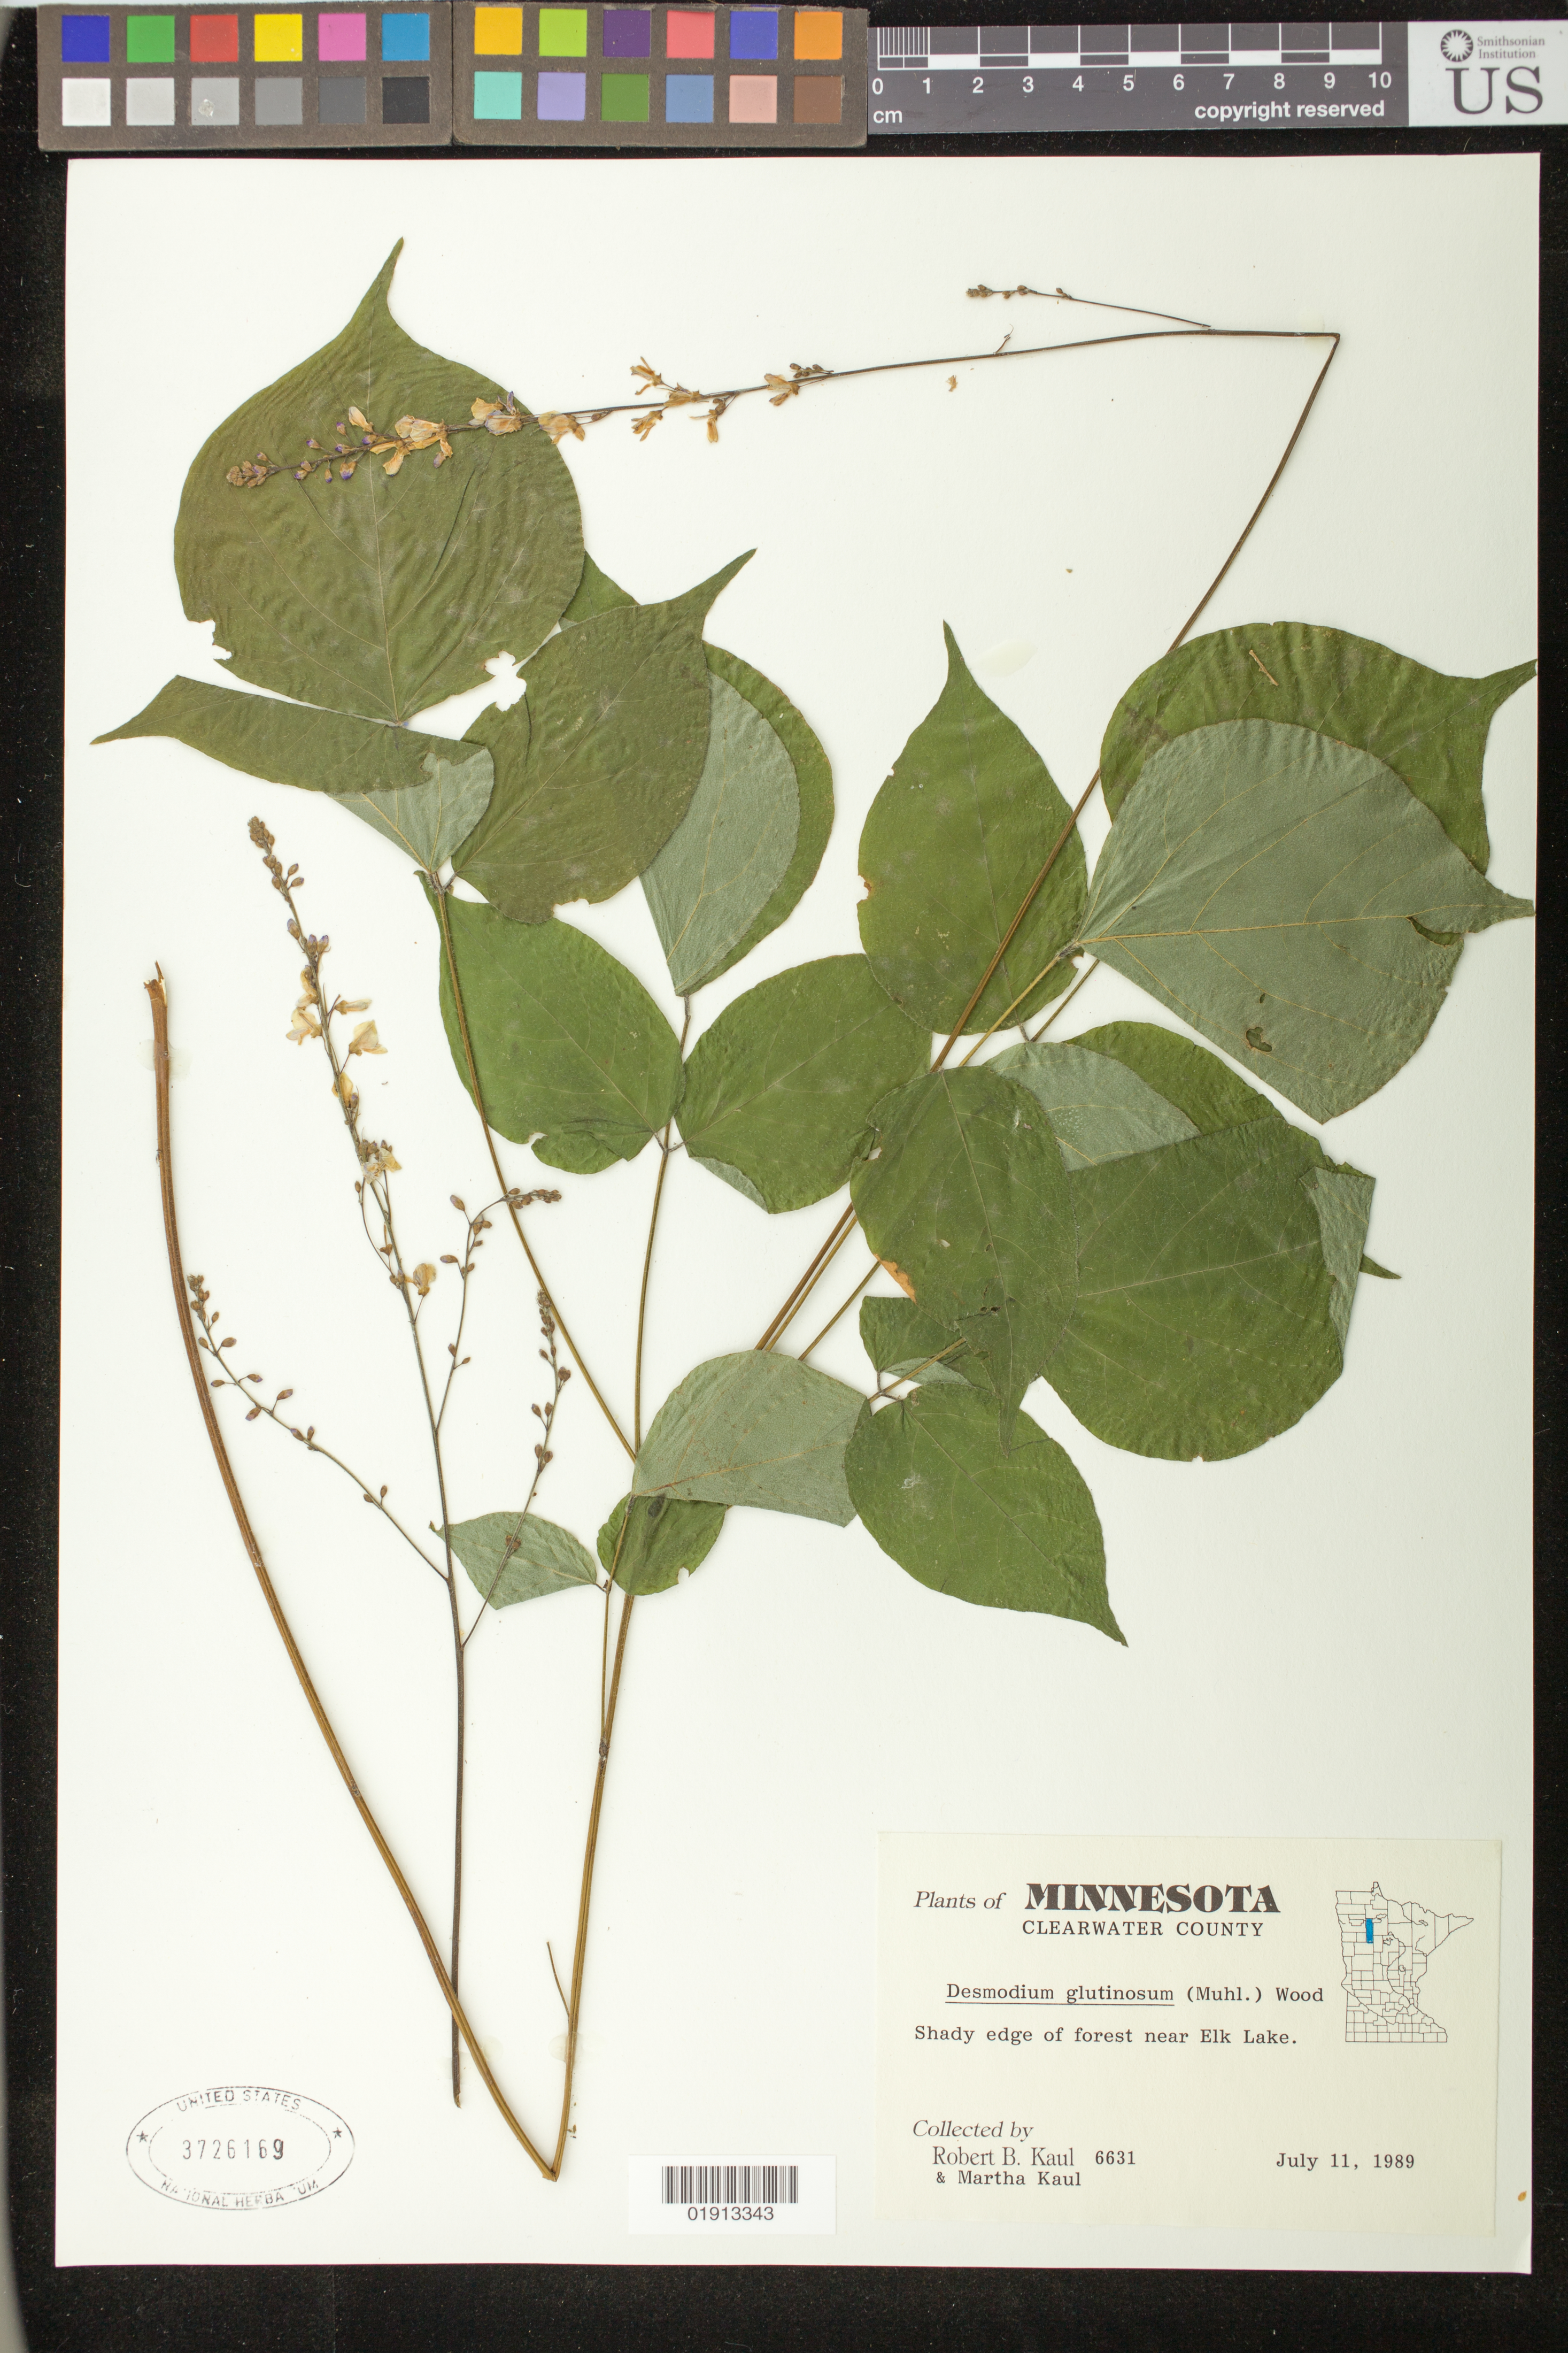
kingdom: Plantae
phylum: Tracheophyta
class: Magnoliopsida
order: Fabales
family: Fabaceae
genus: Hylodesmum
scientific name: Hylodesmum glutinosum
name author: (Muhl. ex Willd.) H. Ohashi & R.R. Mill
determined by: Strong, Mark T., (BOT), Smithsonian Institution - National Museum of Natural History (UNITED STATES)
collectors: R. Kaul & M. Kaul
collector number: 6631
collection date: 1989-07-11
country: United States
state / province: Minnesota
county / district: Clearwater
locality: Edge of forest near Elk Lake.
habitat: Shady edge of forest.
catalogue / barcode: US 3726169